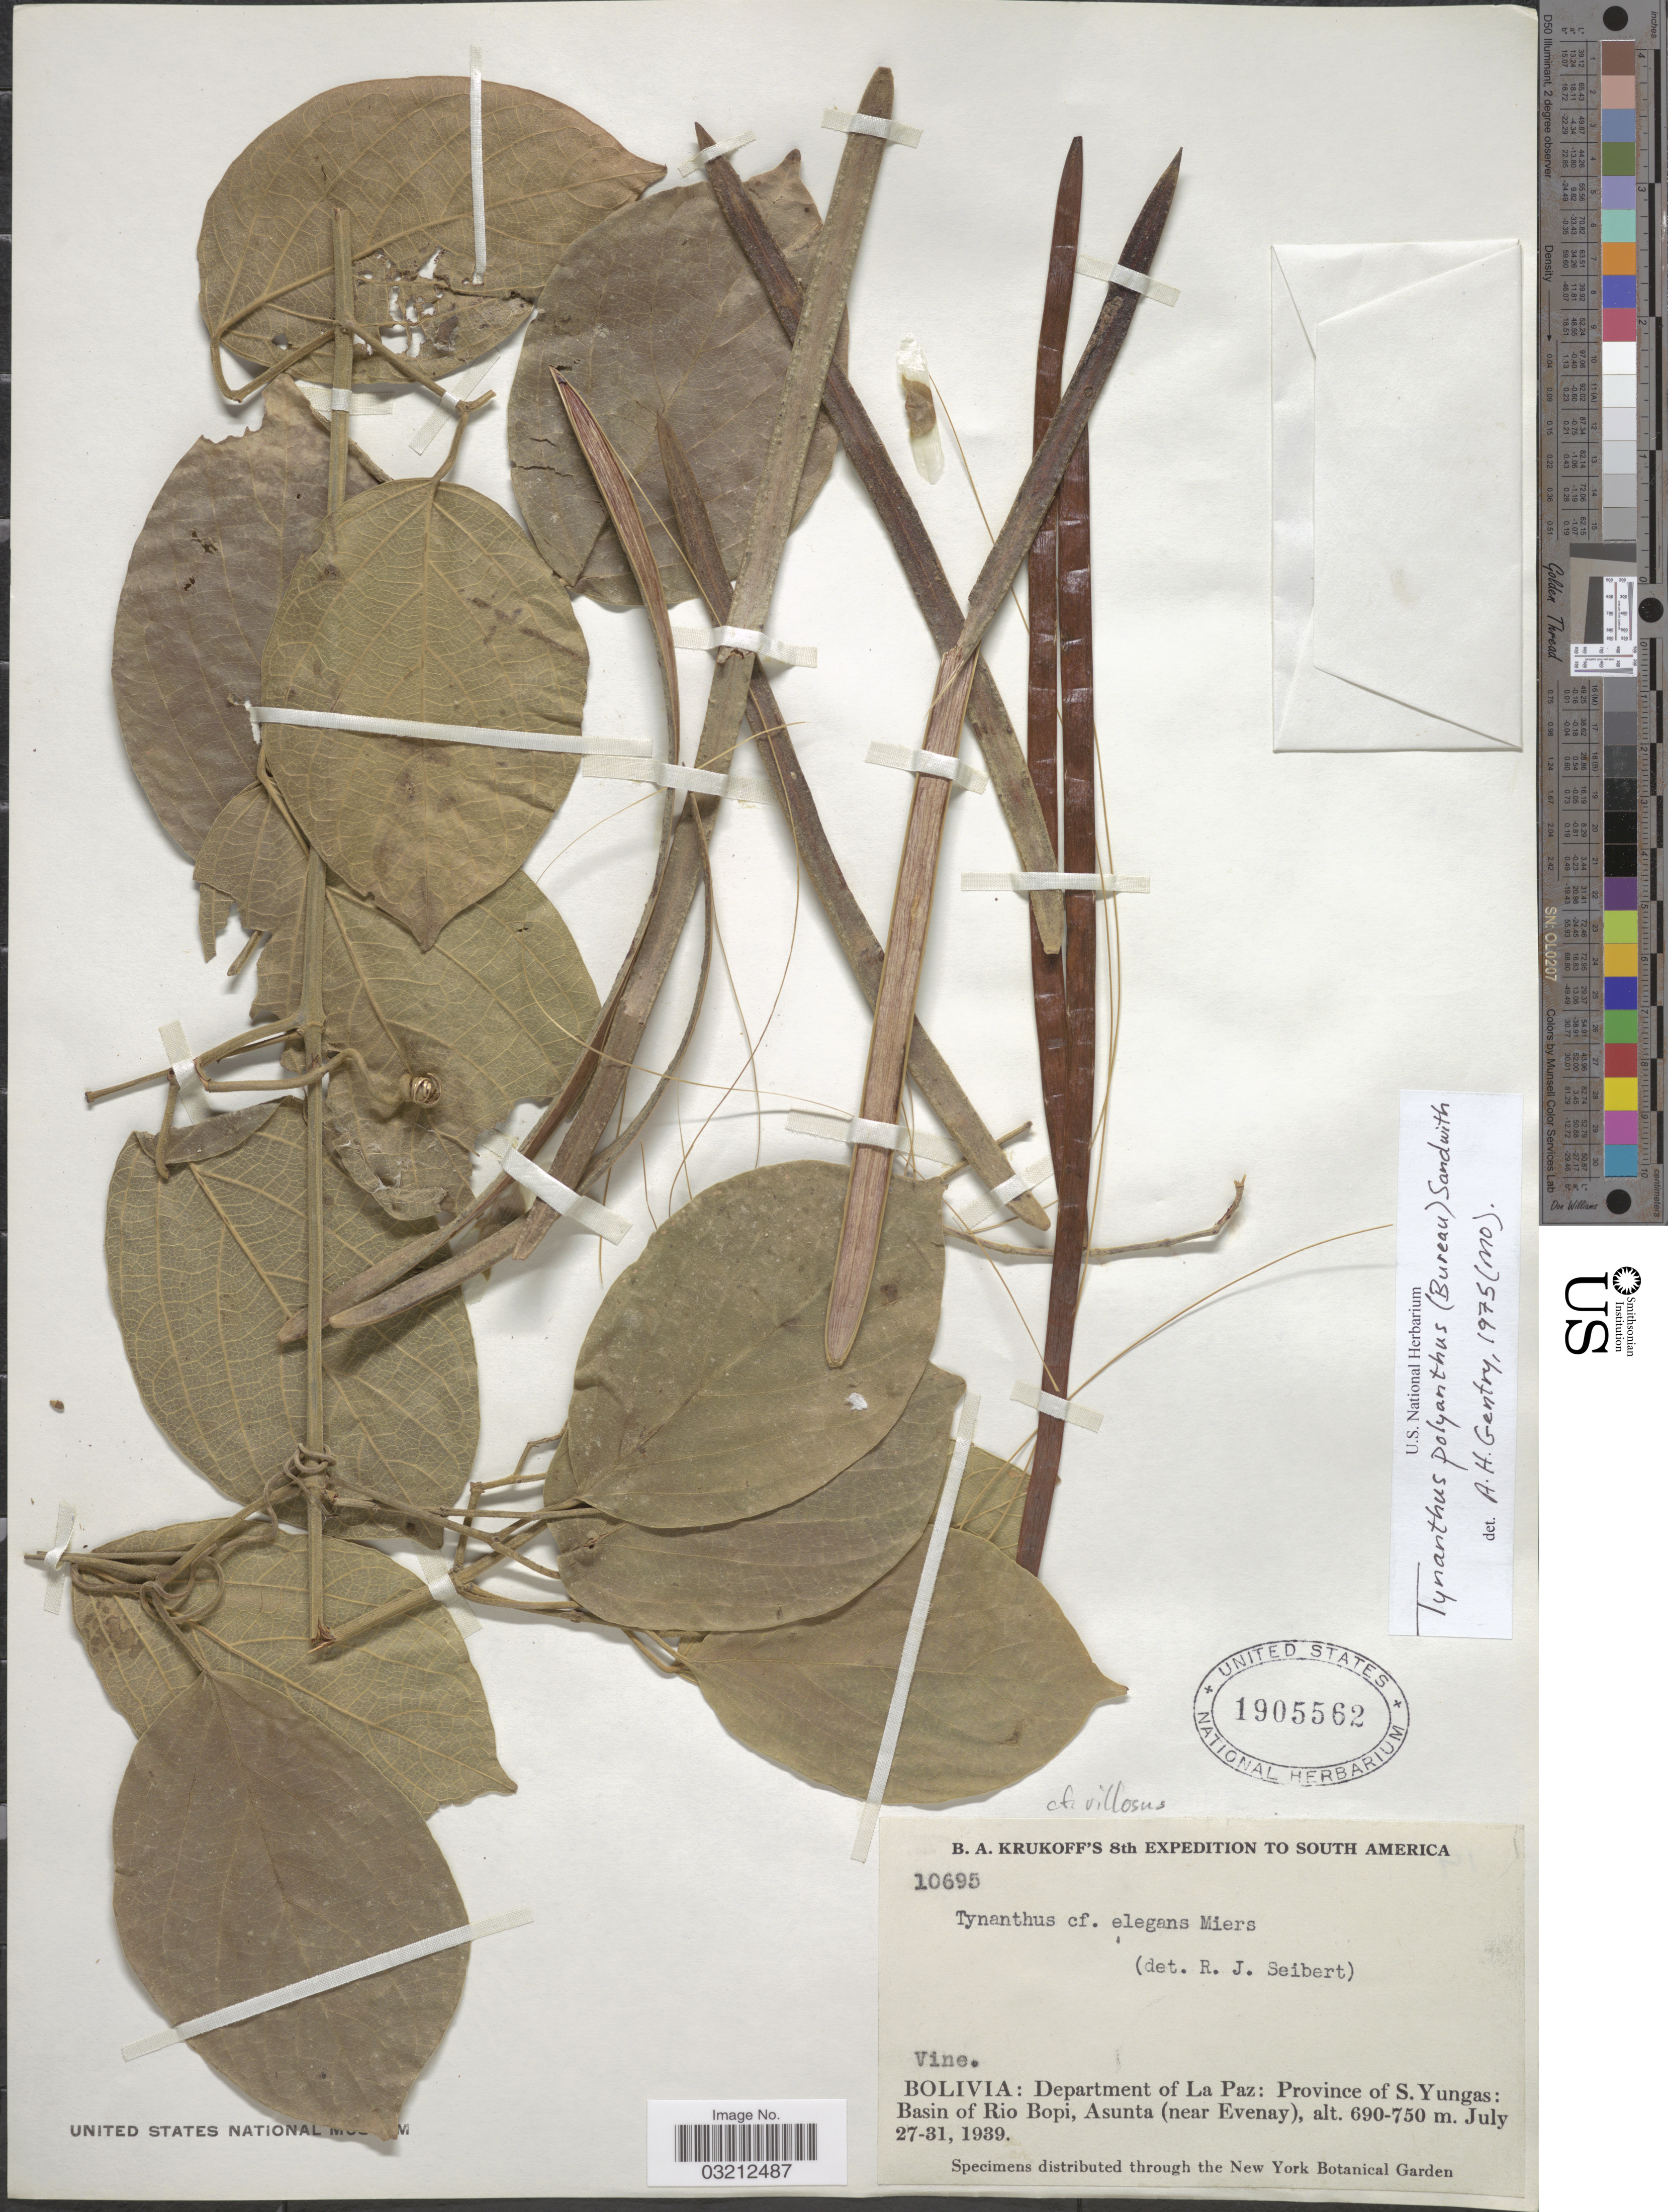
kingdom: Plantae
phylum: Tracheophyta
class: Magnoliopsida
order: Lamiales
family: Bignoniaceae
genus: Tynanthus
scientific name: Tynanthus polyanthus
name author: (Bureau) Sandwith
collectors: B. A. Krukoff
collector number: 10695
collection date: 1939-07-27/1939-07-31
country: Bolivia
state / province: La Paz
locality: Department of La Paz: Province of S.Yungas: Basin of Rio Bopi, Asunta (near Evenay).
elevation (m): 690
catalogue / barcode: US 1905562